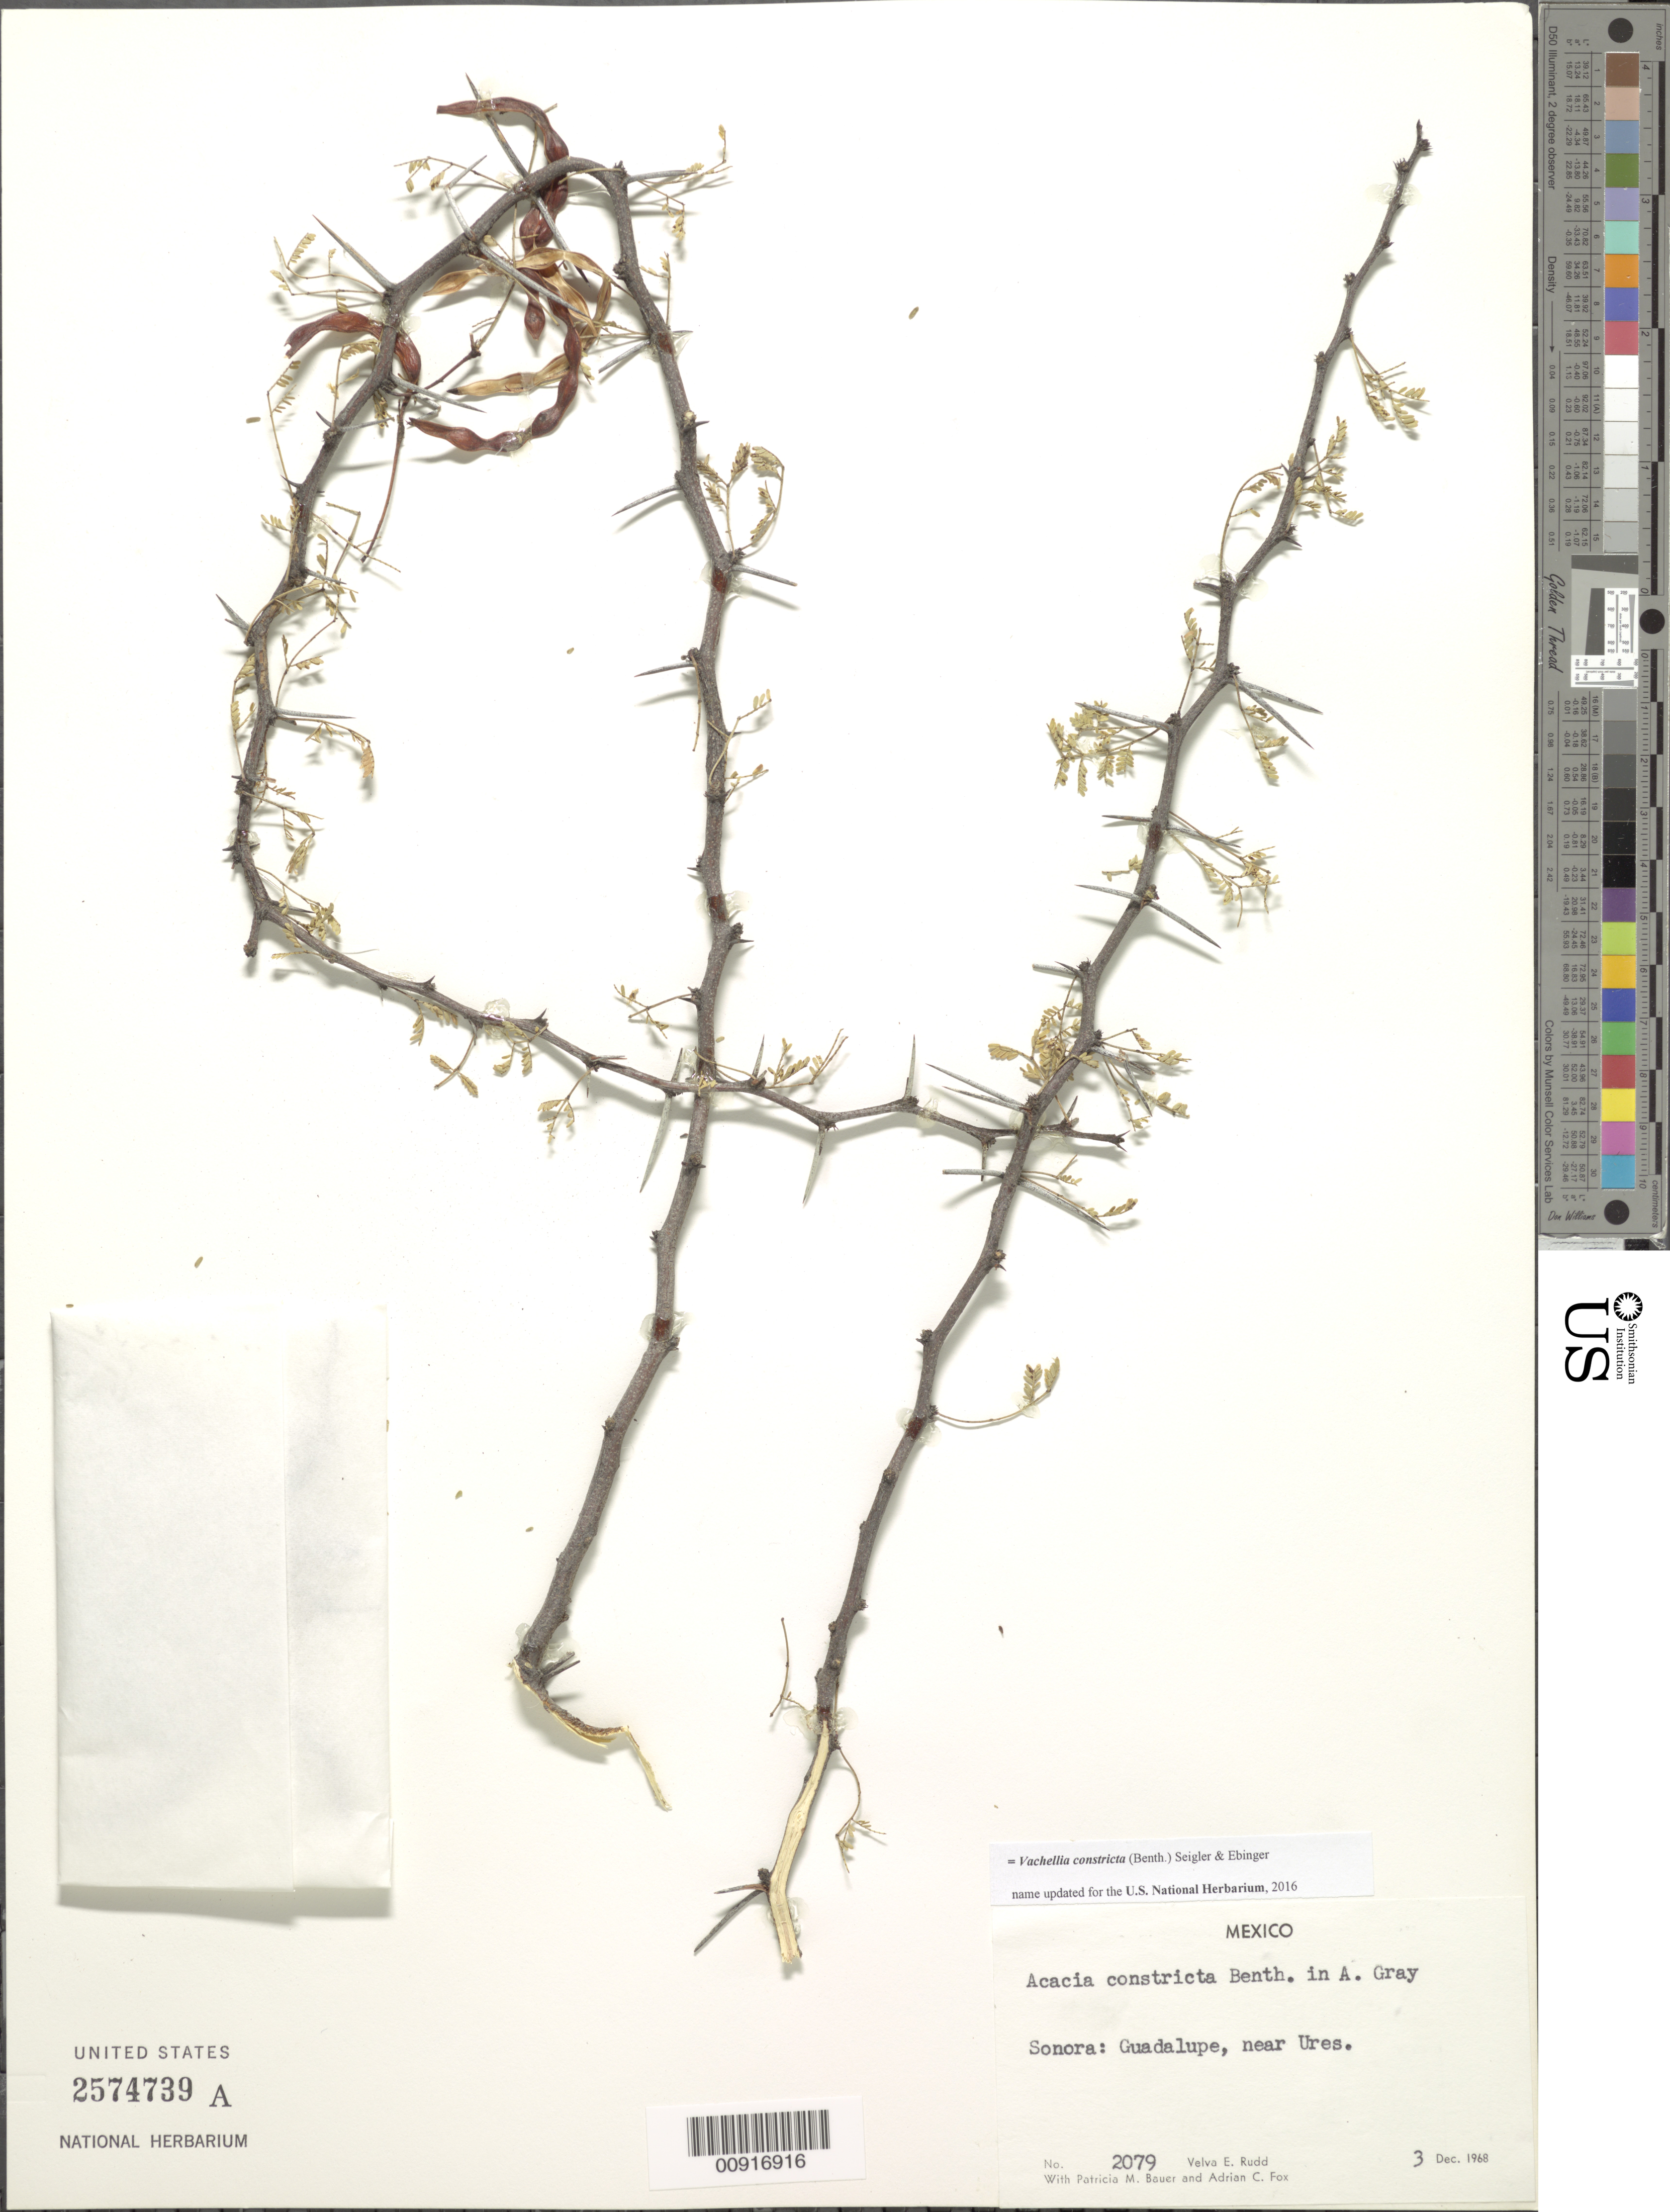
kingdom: Plantae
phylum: Tracheophyta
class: Magnoliopsida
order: Fabales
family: Fabaceae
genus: Vachellia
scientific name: Vachellia constricta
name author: (Benth.) Seigler & Ebinger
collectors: V. E. Rudd, P. Bauer & A. Fox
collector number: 2079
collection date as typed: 03 Dec 1968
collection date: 1968-12-03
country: Mexico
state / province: Sonora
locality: Sonora: Guadalupe, near Ures.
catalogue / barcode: US 2574739A